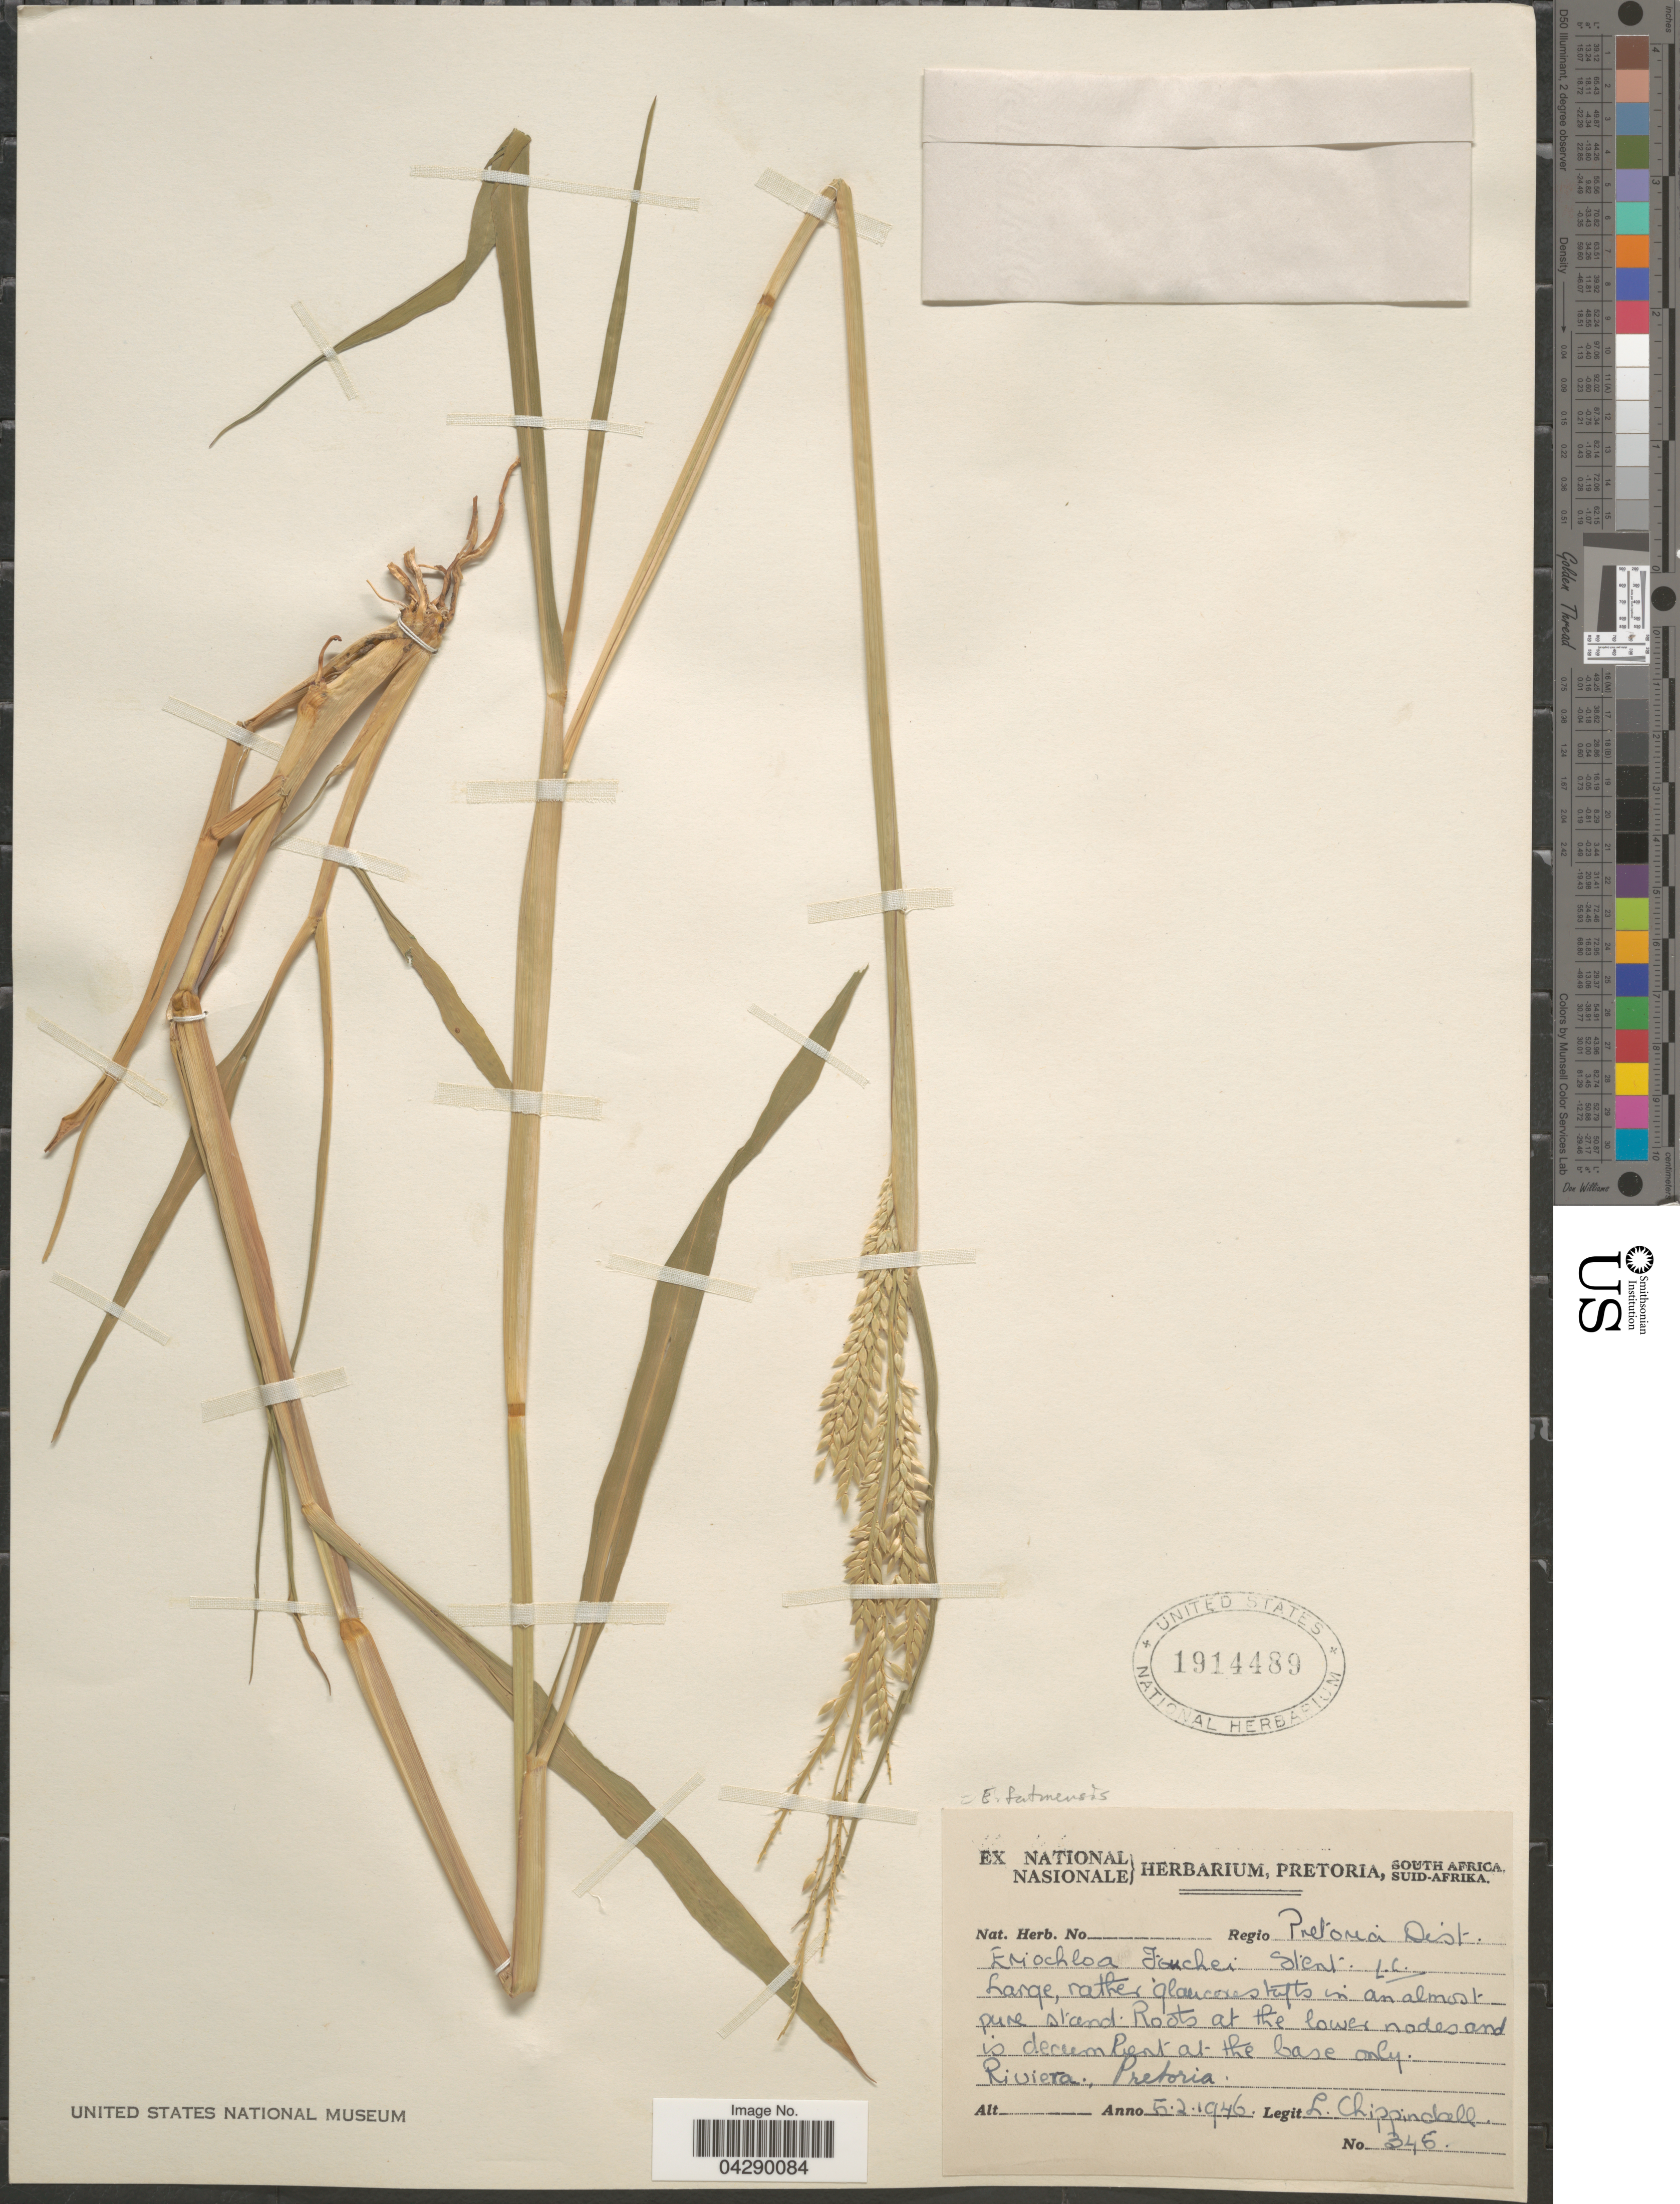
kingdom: Plantae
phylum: Tracheophyta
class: Liliopsida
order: Poales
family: Poaceae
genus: Eriochloa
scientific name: Eriochloa fatmensis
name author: (Hochst. & Steud.) Clayton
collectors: L. Chippindall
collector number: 345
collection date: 1946-02-05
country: South Africa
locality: Regio Pretoria Dist. Riviera., Pretoria.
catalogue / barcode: US 1914489